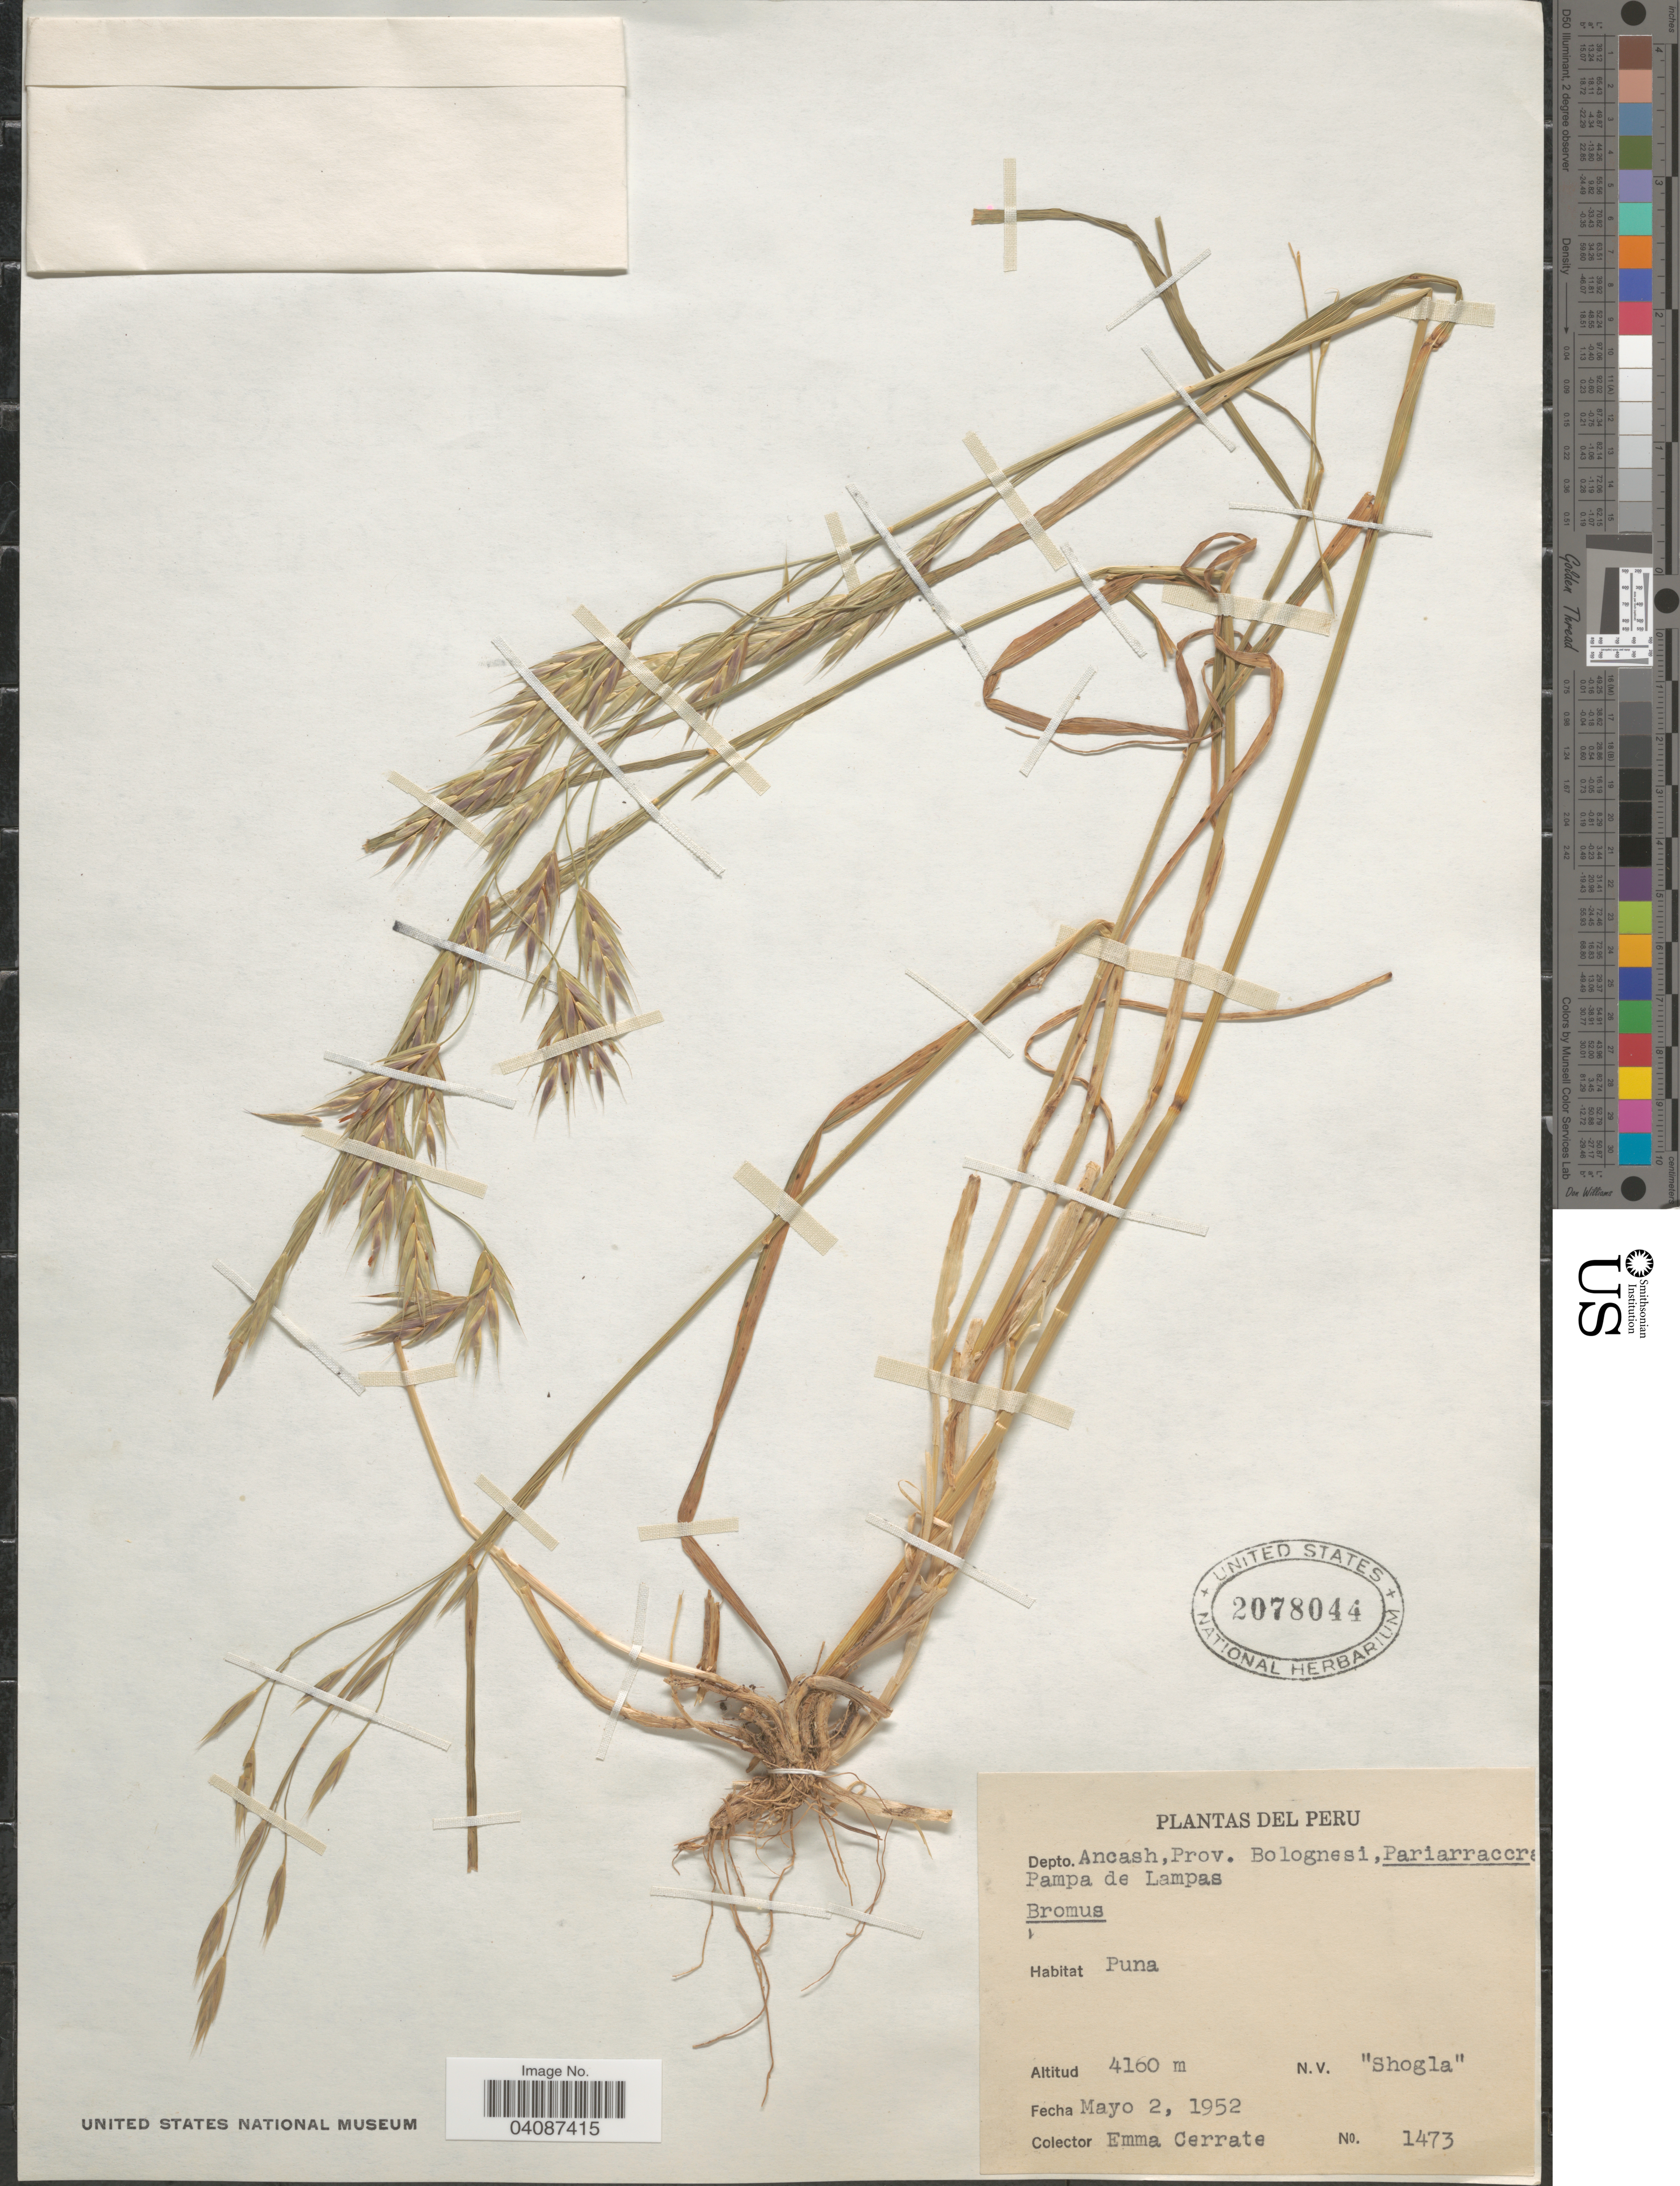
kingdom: Plantae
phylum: Tracheophyta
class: Liliopsida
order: Poales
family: Poaceae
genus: Bromus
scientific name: Bromus sp.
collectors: E. Cerrate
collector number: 1473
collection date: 1952-05-02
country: Peru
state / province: Ancash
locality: Depto. Ancash, Prov. Bolognesi, Pariarraccra. Pampa de Lampas. Puna.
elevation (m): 4160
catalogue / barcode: US 2078044